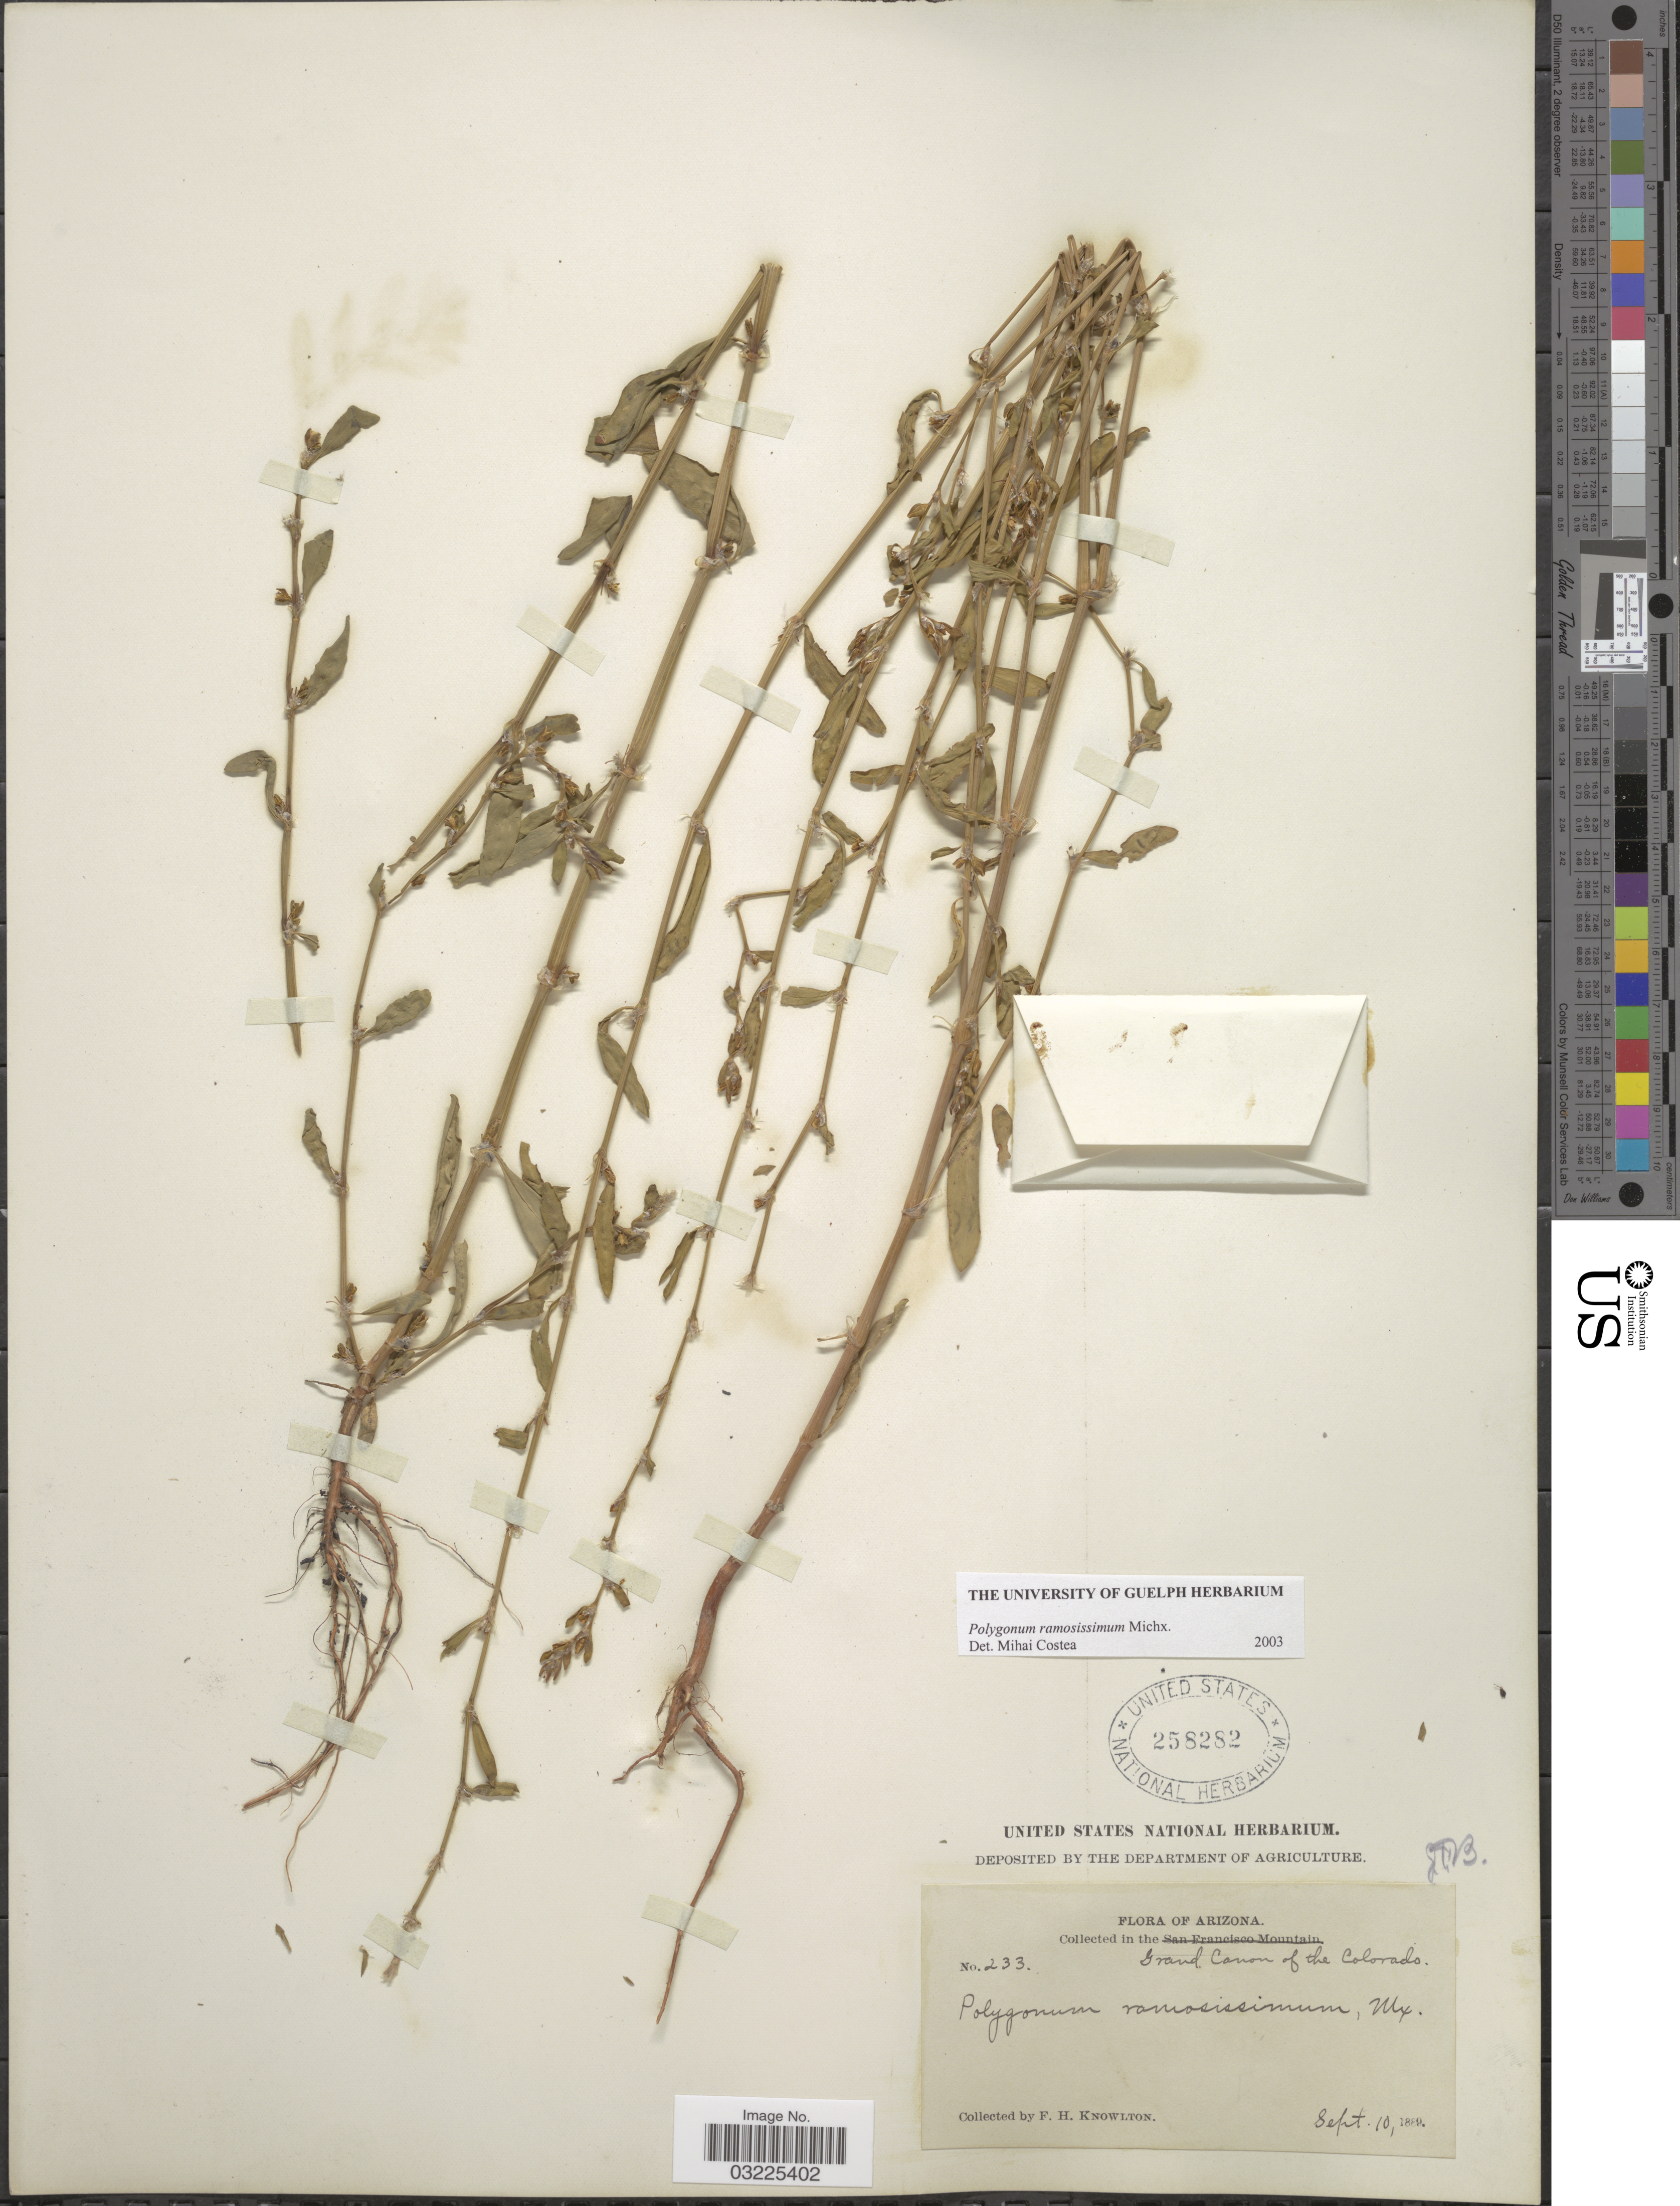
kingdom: Plantae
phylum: Tracheophyta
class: Magnoliopsida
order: Caryophyllales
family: Polygonaceae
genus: Polygonum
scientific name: Polygonum ramosissimum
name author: Michx.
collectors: F. H. Knowlton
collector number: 233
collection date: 1889-09-10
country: United States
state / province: Arizona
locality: Grand Canon of the Colorado.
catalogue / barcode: US 258282